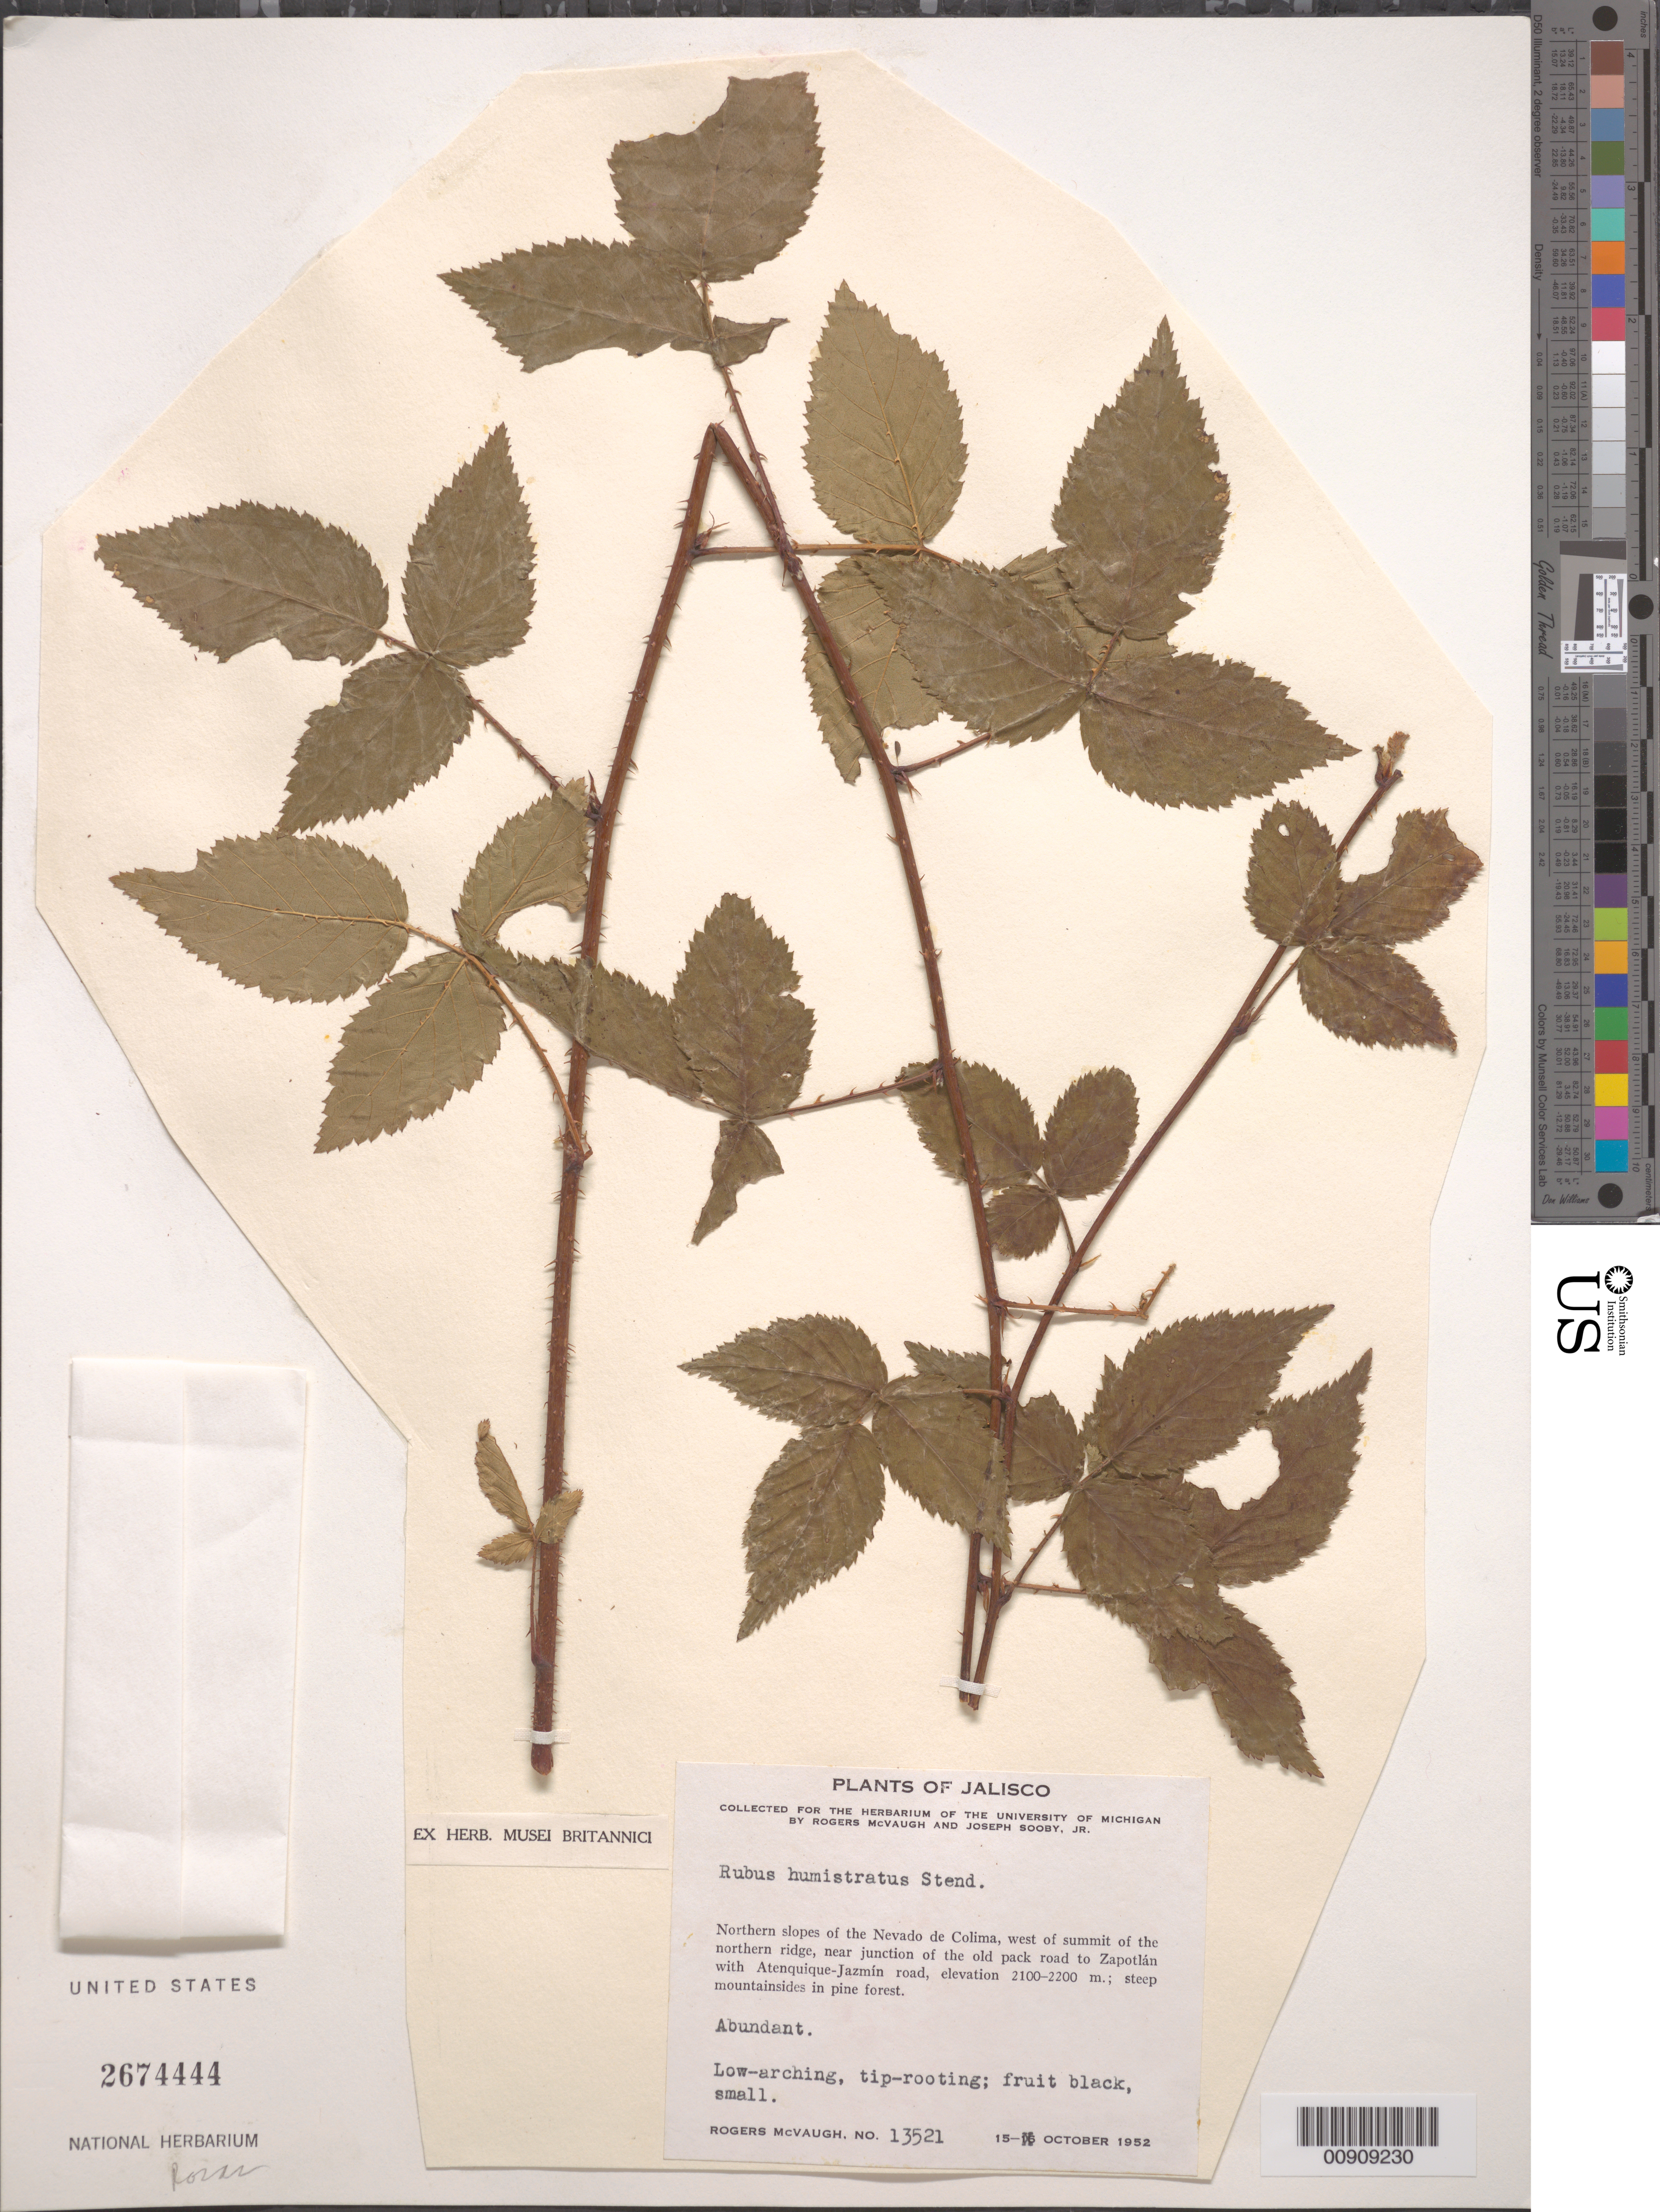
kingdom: Plantae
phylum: Tracheophyta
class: Magnoliopsida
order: Rosales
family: Rosaceae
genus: Rubus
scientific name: Rubus humistratus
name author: Steud.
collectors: R. McVaugh & J. Sooby Jr.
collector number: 13521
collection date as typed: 15 Oct 1952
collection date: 1952-10-15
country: Mexico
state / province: Jalisco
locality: Northern slopes of the Nevado de Colima, west of summit of the northern ridge, near junction of the old pack road to Zapotlán with Atentique - Jazmín road.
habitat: Steep mountainsides in pine forest.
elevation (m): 2200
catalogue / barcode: US 2674444